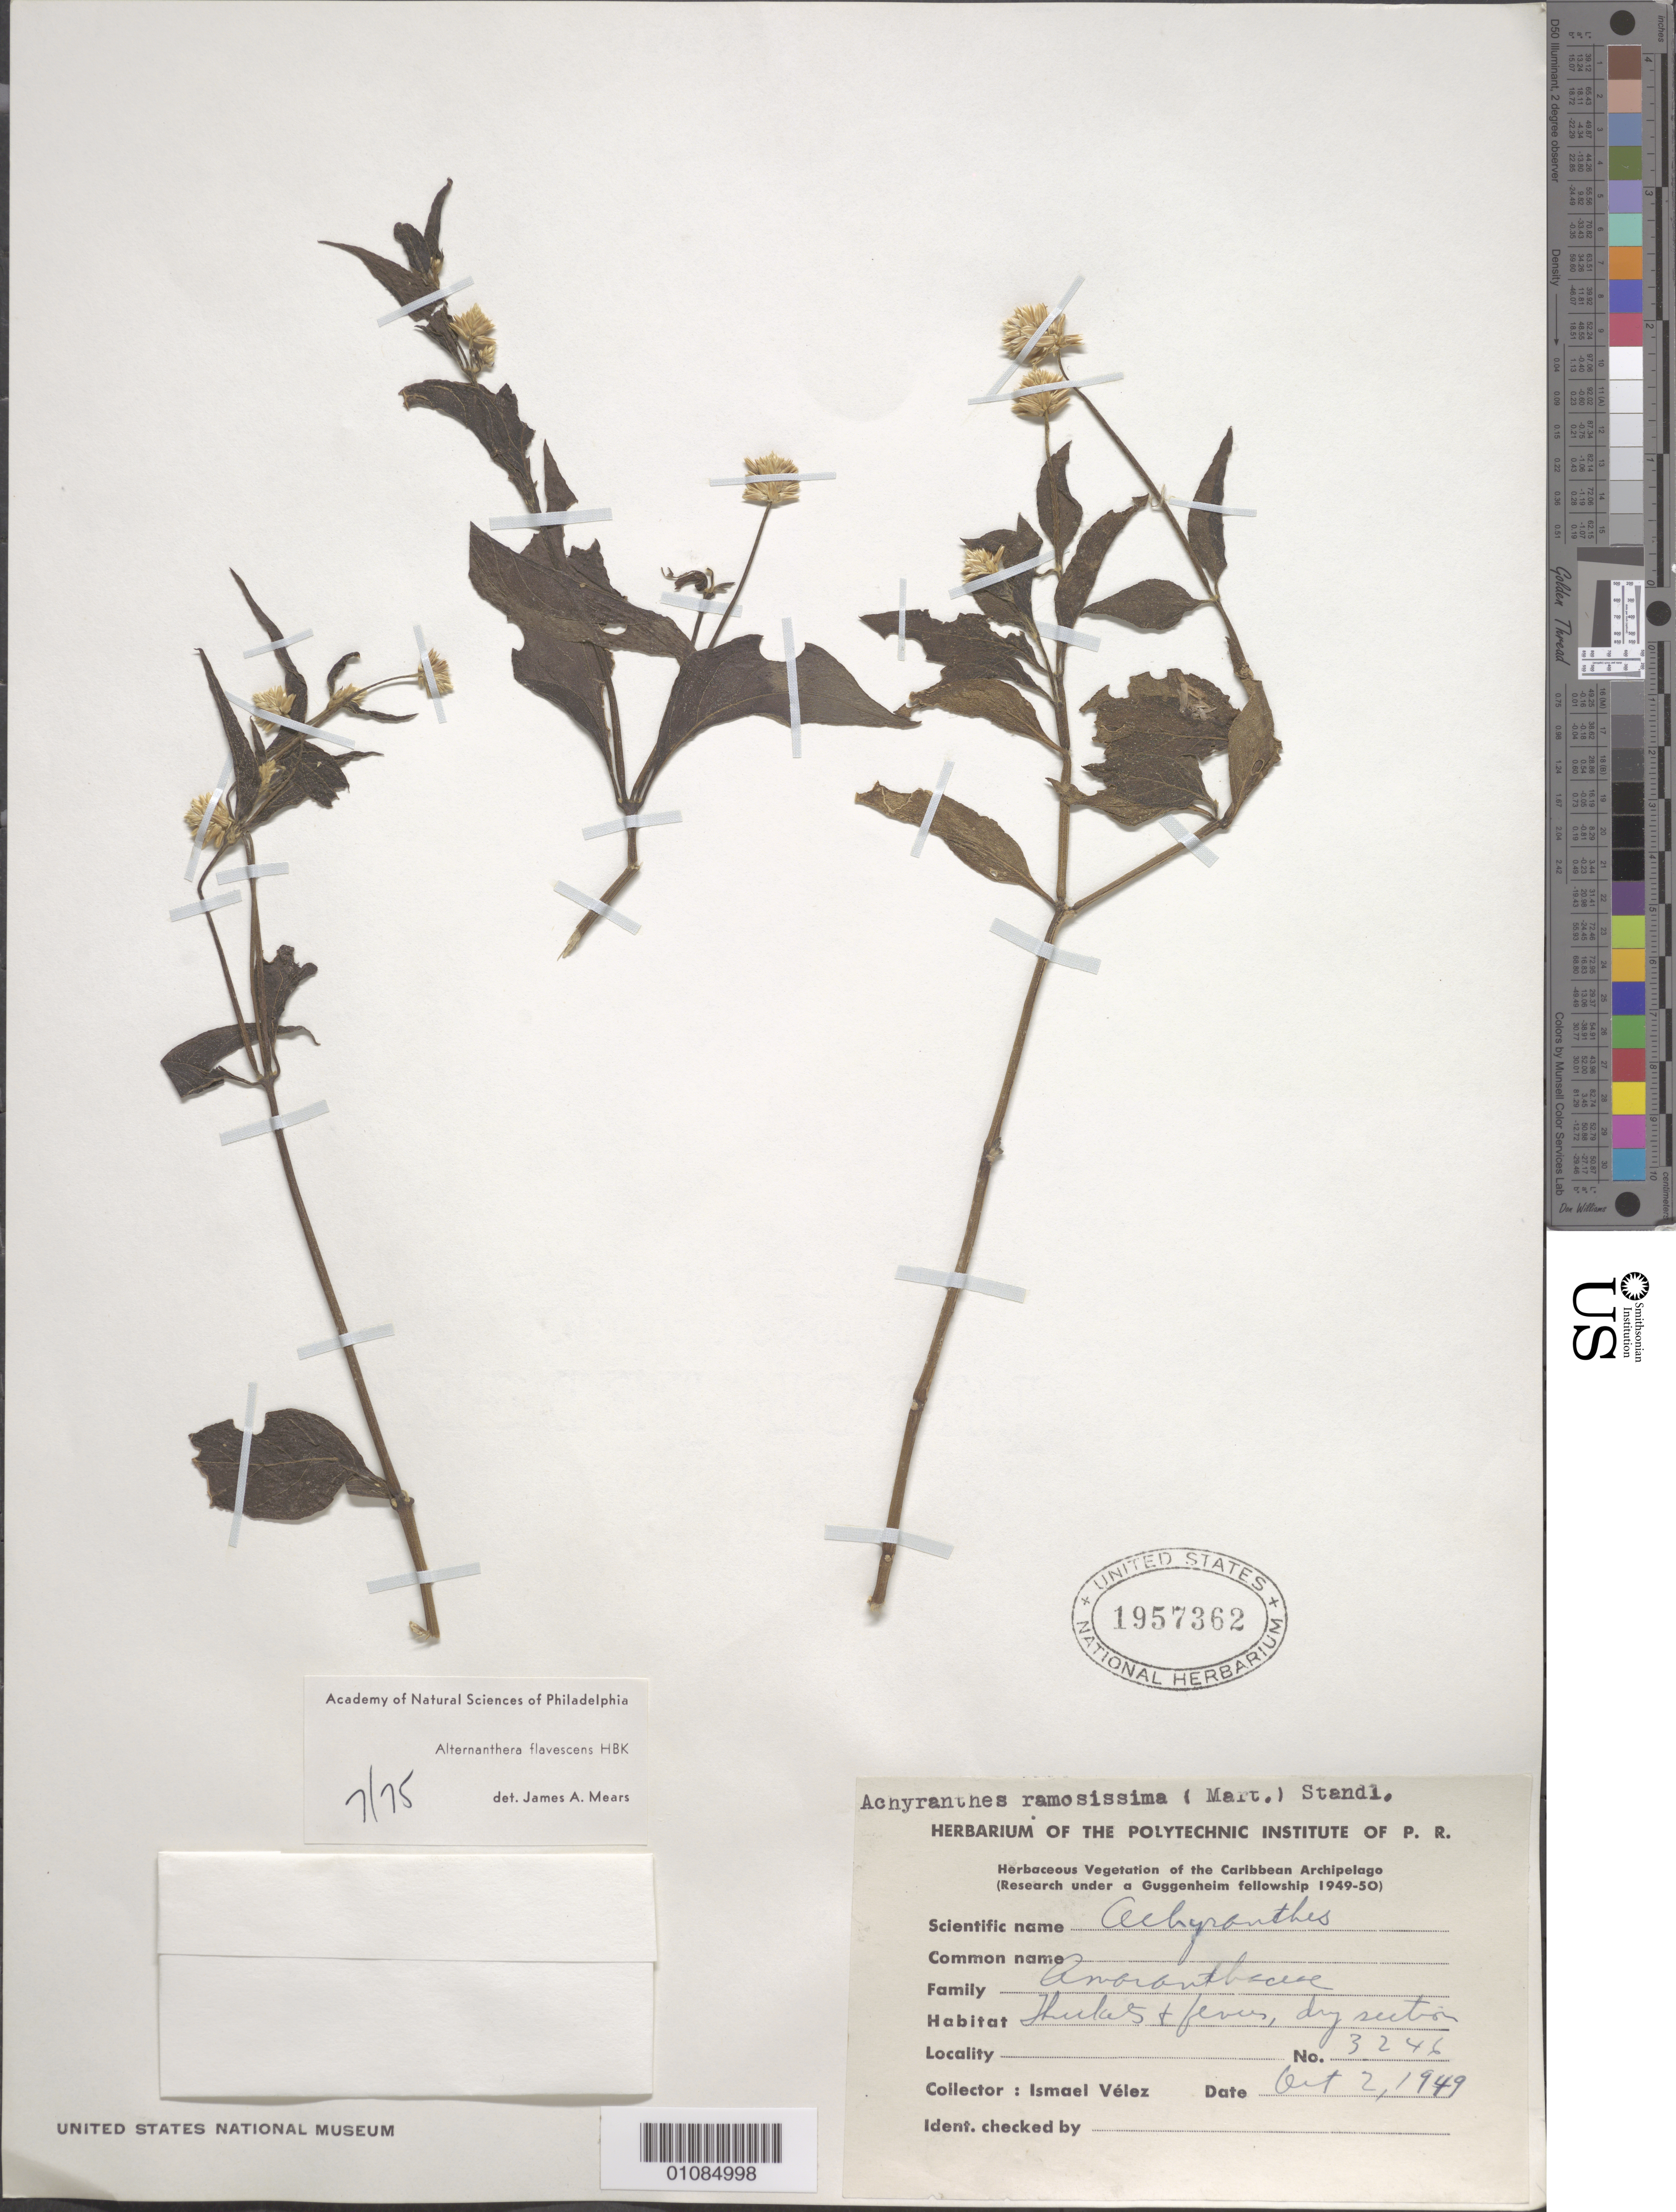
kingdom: Plantae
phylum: Tracheophyta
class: Magnoliopsida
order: Caryophyllales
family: Amaranthaceae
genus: Alternanthera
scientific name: Alternanthera flavescens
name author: Kunth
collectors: I. Velez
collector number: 3246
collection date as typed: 02 Oct 1949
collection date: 1949-10-02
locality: Caribbean Archipelago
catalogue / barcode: US 1957362